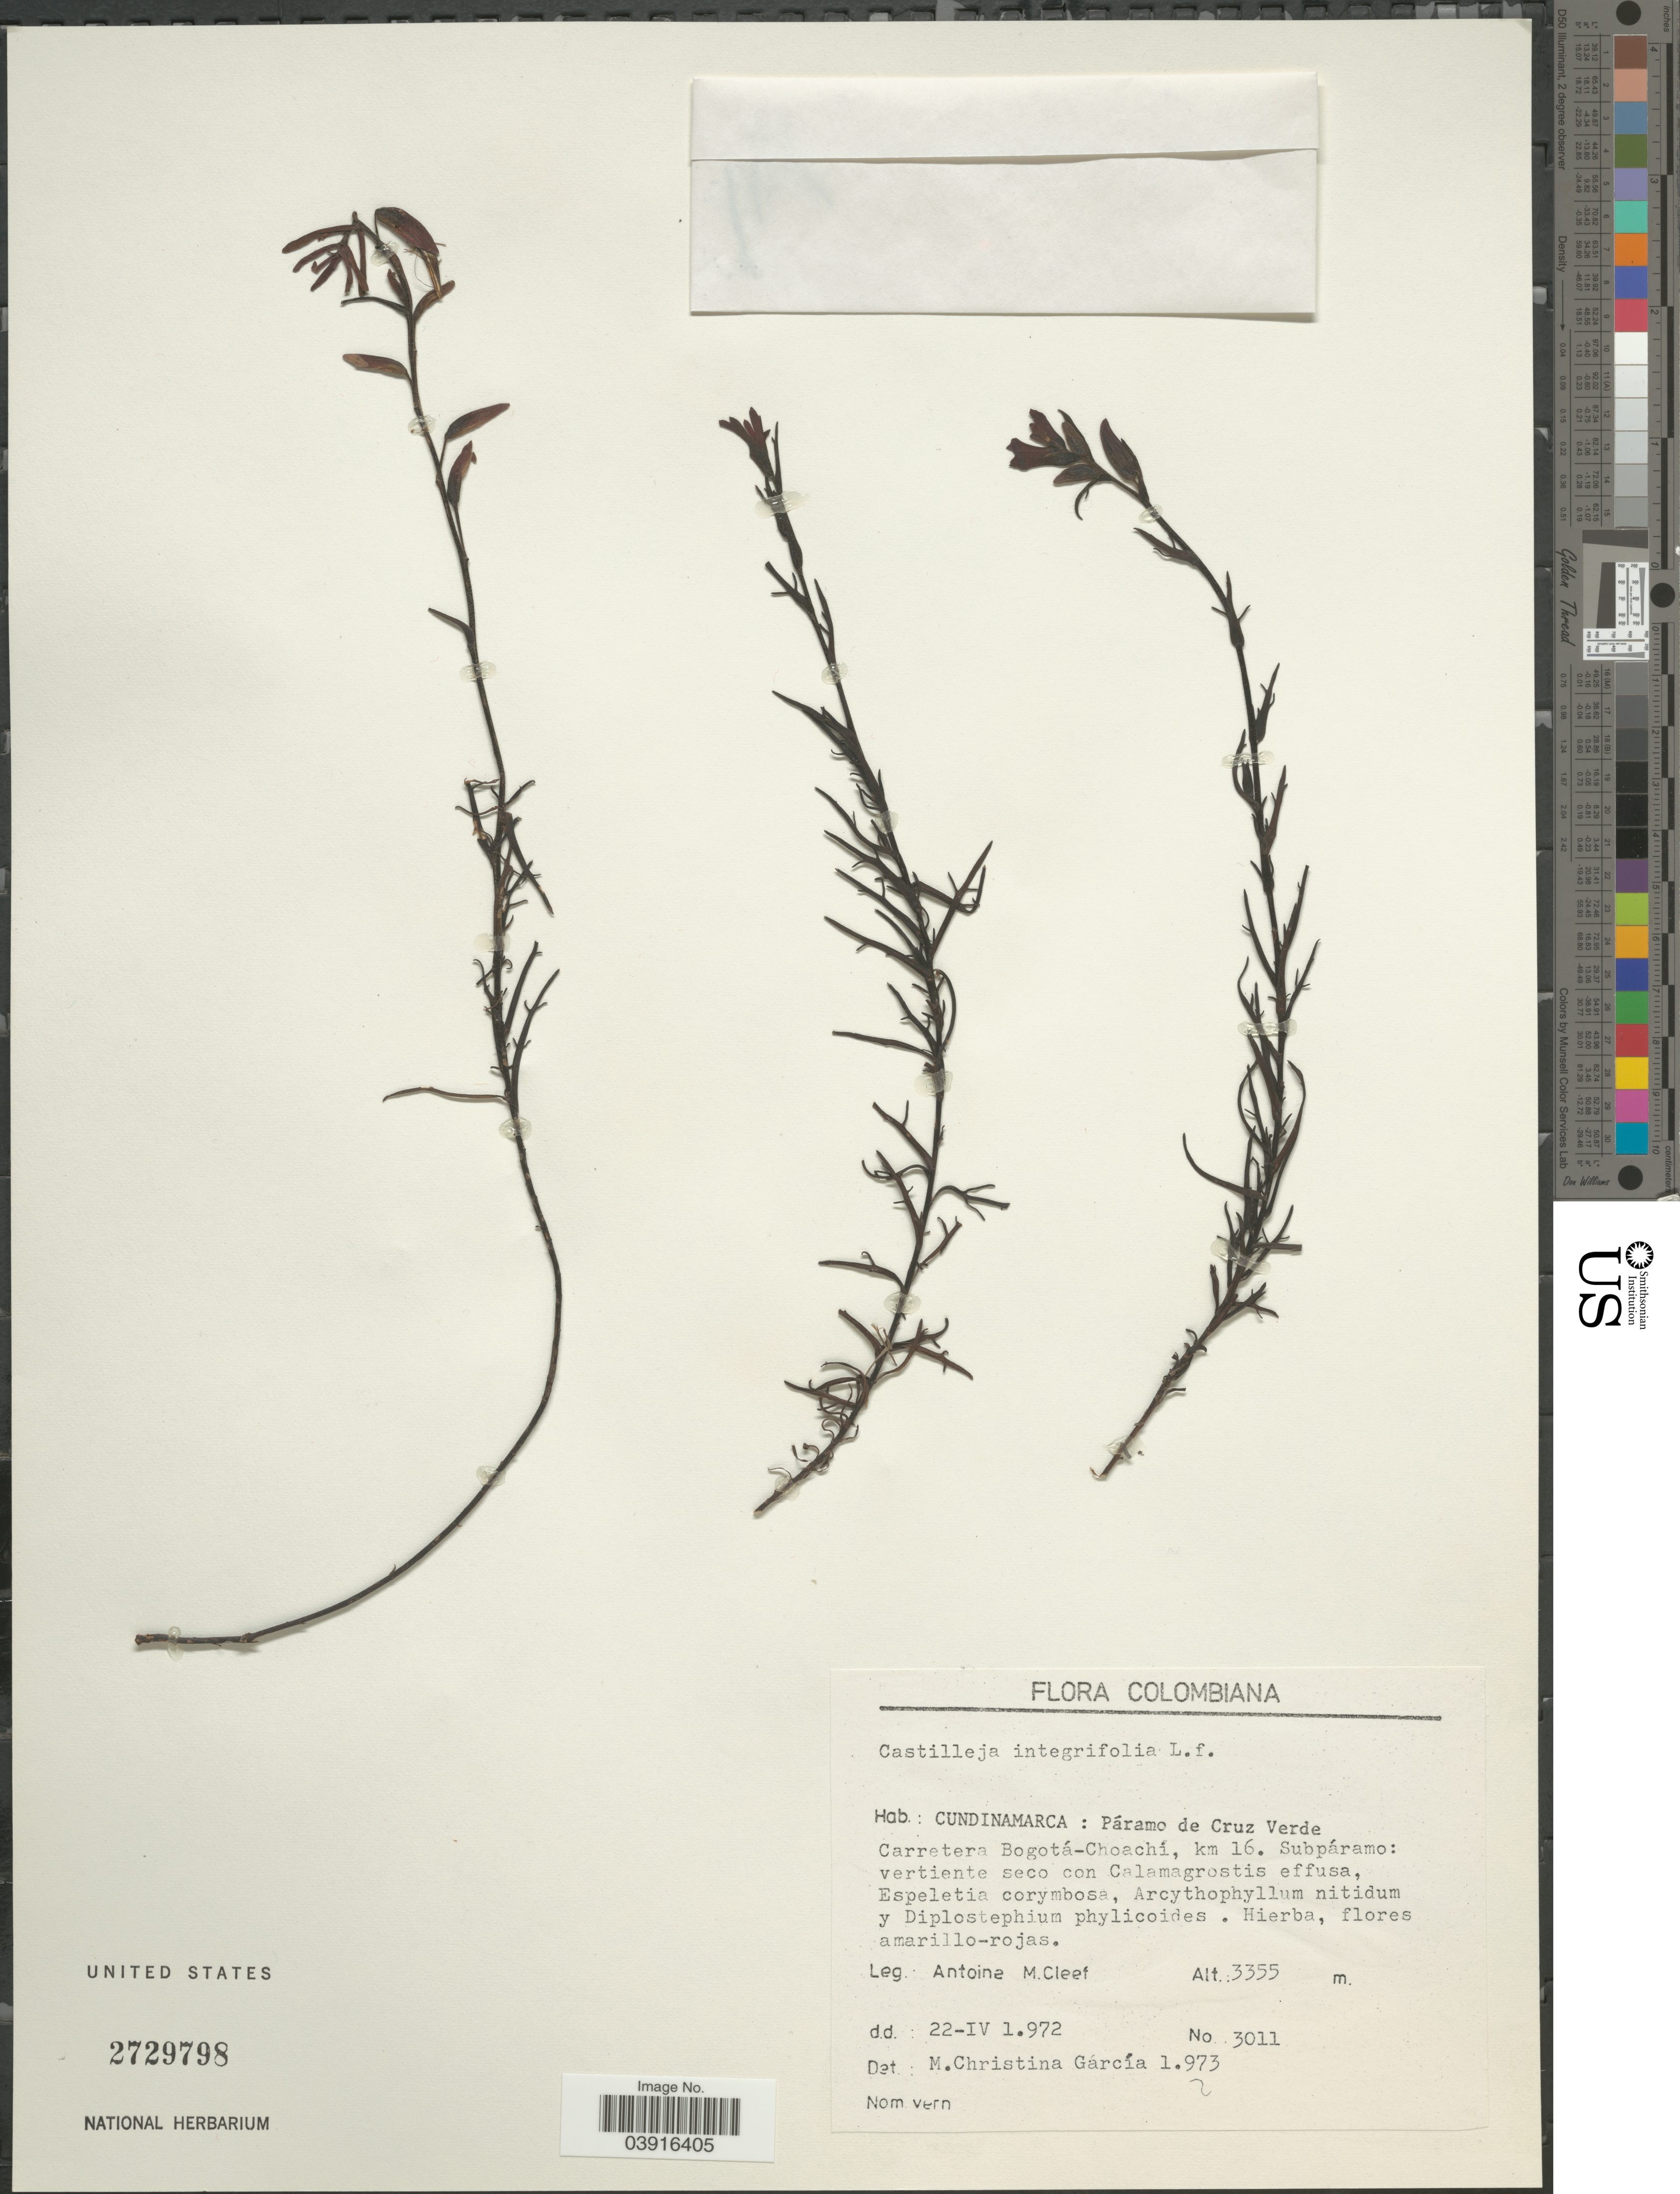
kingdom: Plantae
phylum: Tracheophyta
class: Magnoliopsida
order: Lamiales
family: Orobanchaceae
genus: Castilleja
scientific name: Castilleja integrifolia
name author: L. f.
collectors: A. M. Cleef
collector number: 3011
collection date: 1972-04-22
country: Colombia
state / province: Cundinamarca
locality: Páramo de Cruz Verde. Carretera Bogotá-Choachi, km. 16.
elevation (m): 3355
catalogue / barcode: US 2729798